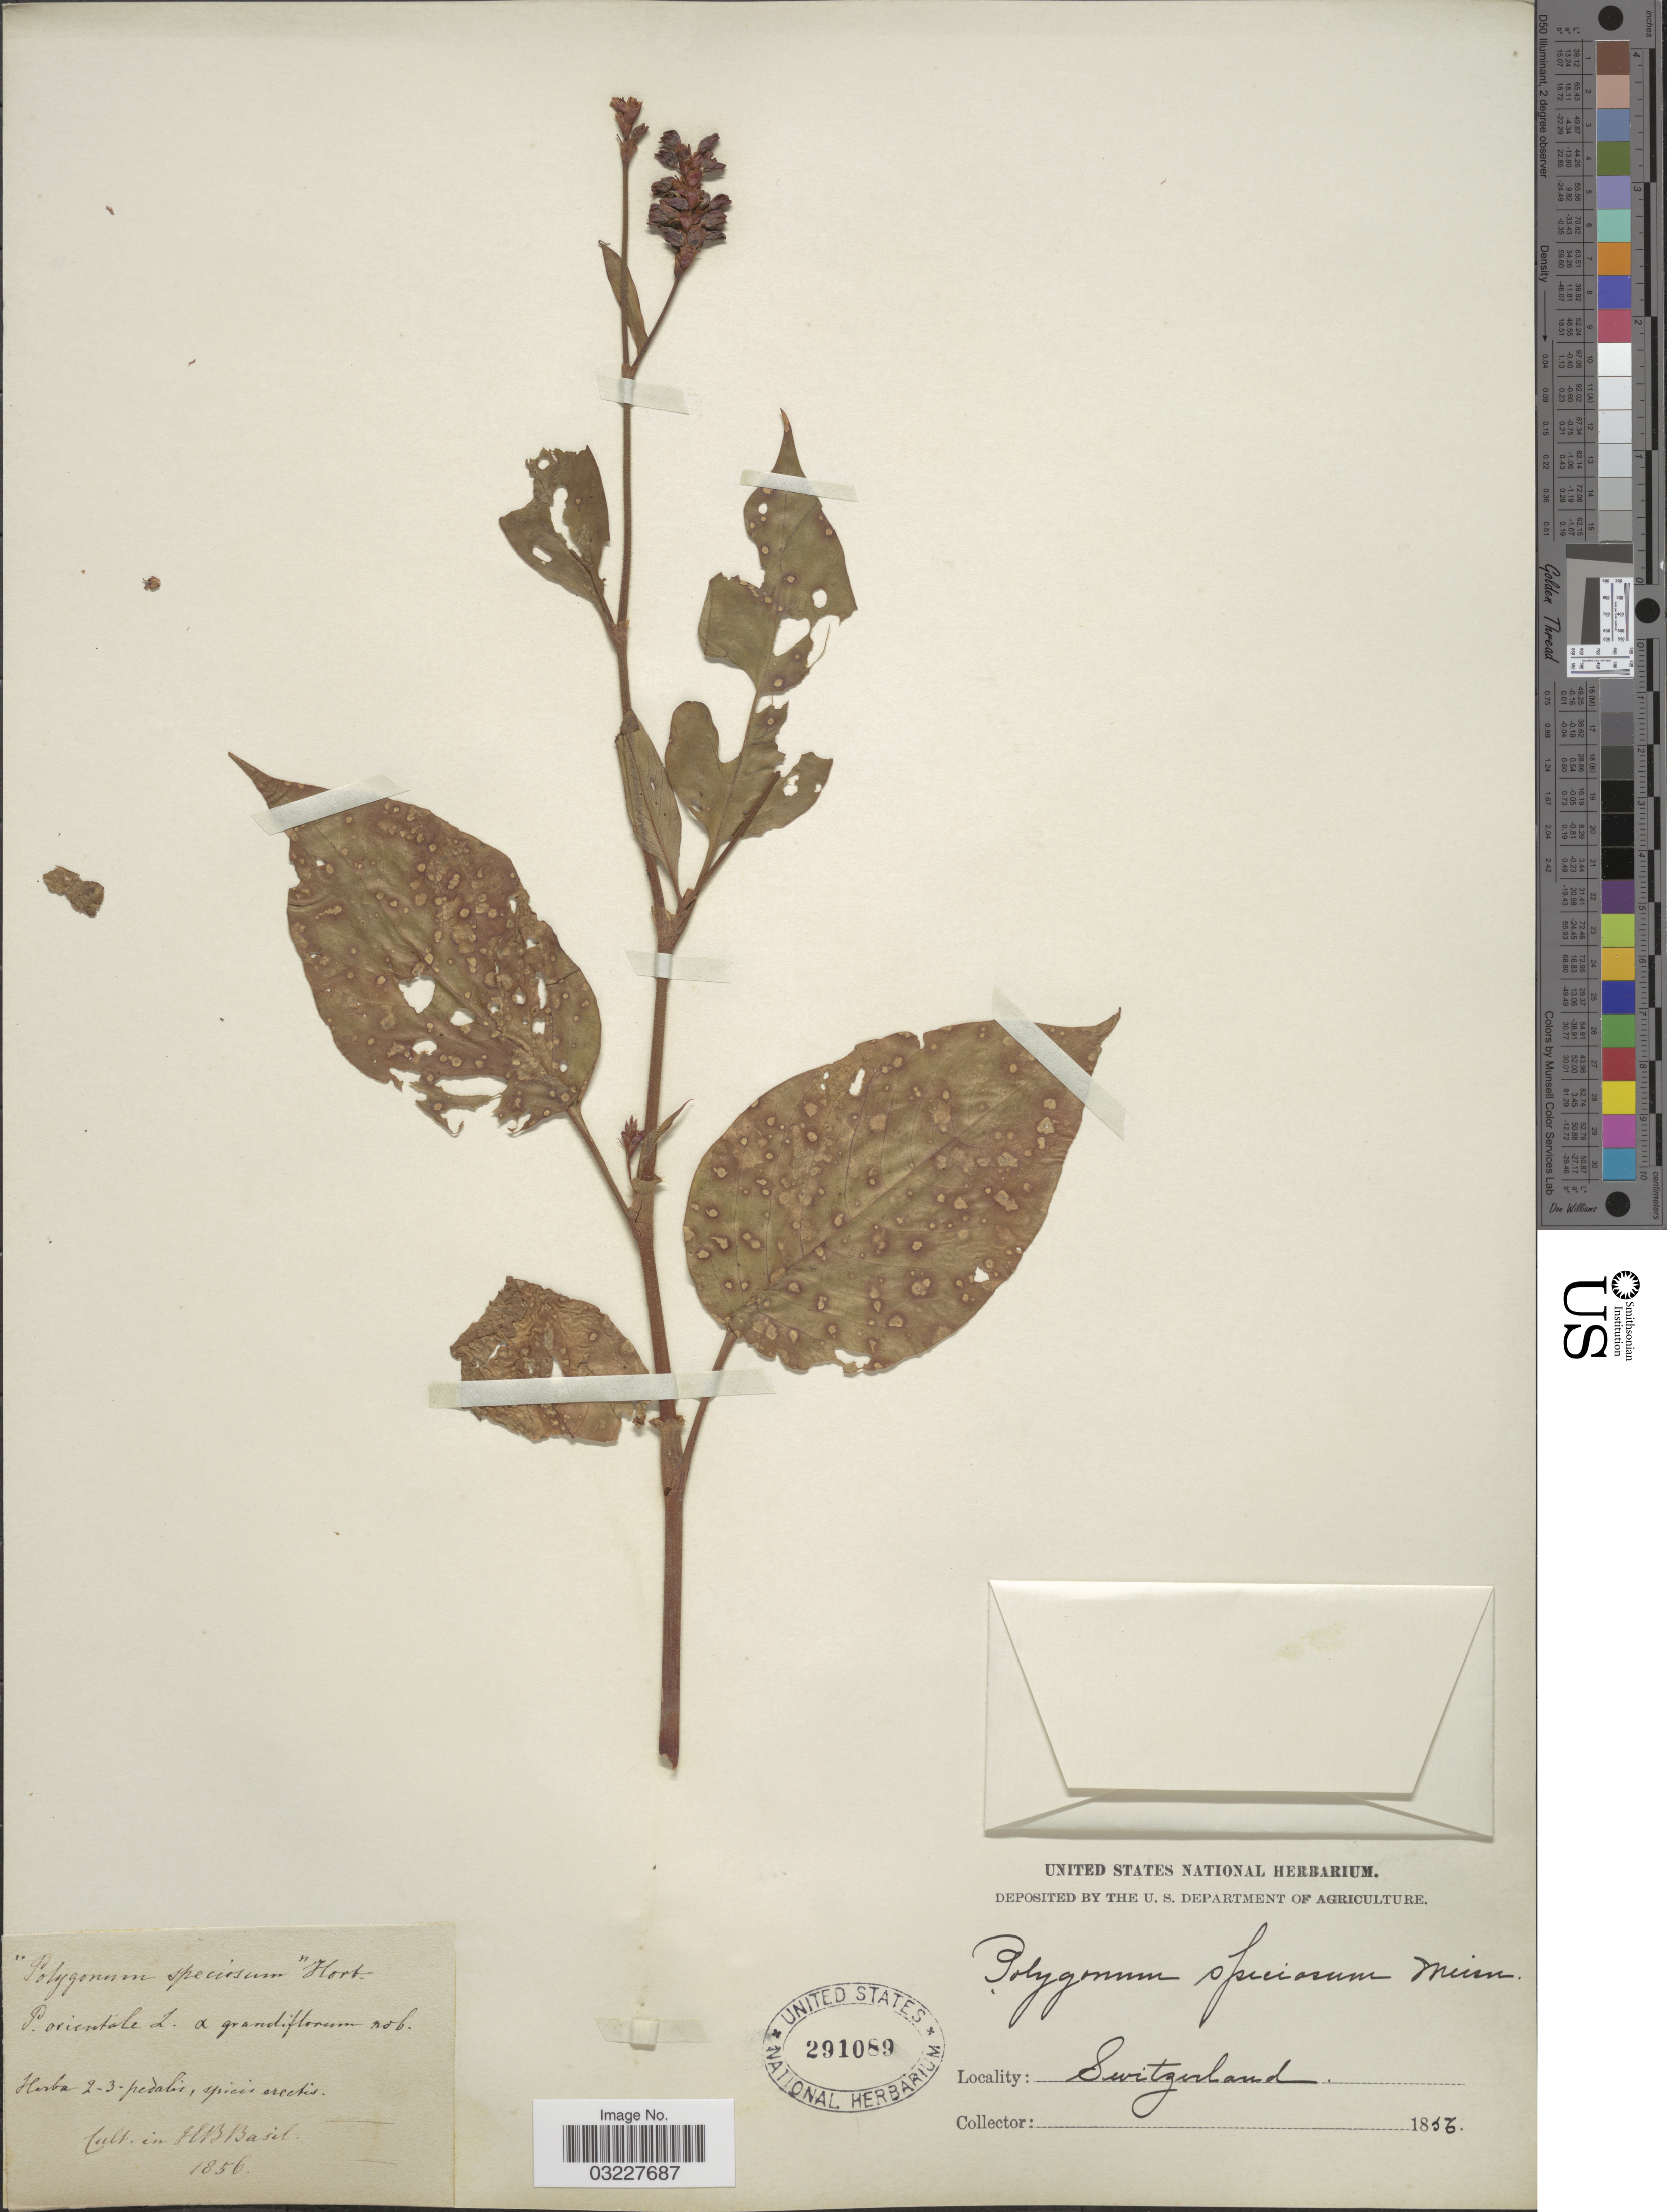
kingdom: Plantae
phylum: Tracheophyta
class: Magnoliopsida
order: Caryophyllales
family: Polygonaceae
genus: Polygonum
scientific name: Polygonum speciosum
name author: Meisn.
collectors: ex herb. United States National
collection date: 1856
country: Switzerland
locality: H B Basil.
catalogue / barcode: US 291089